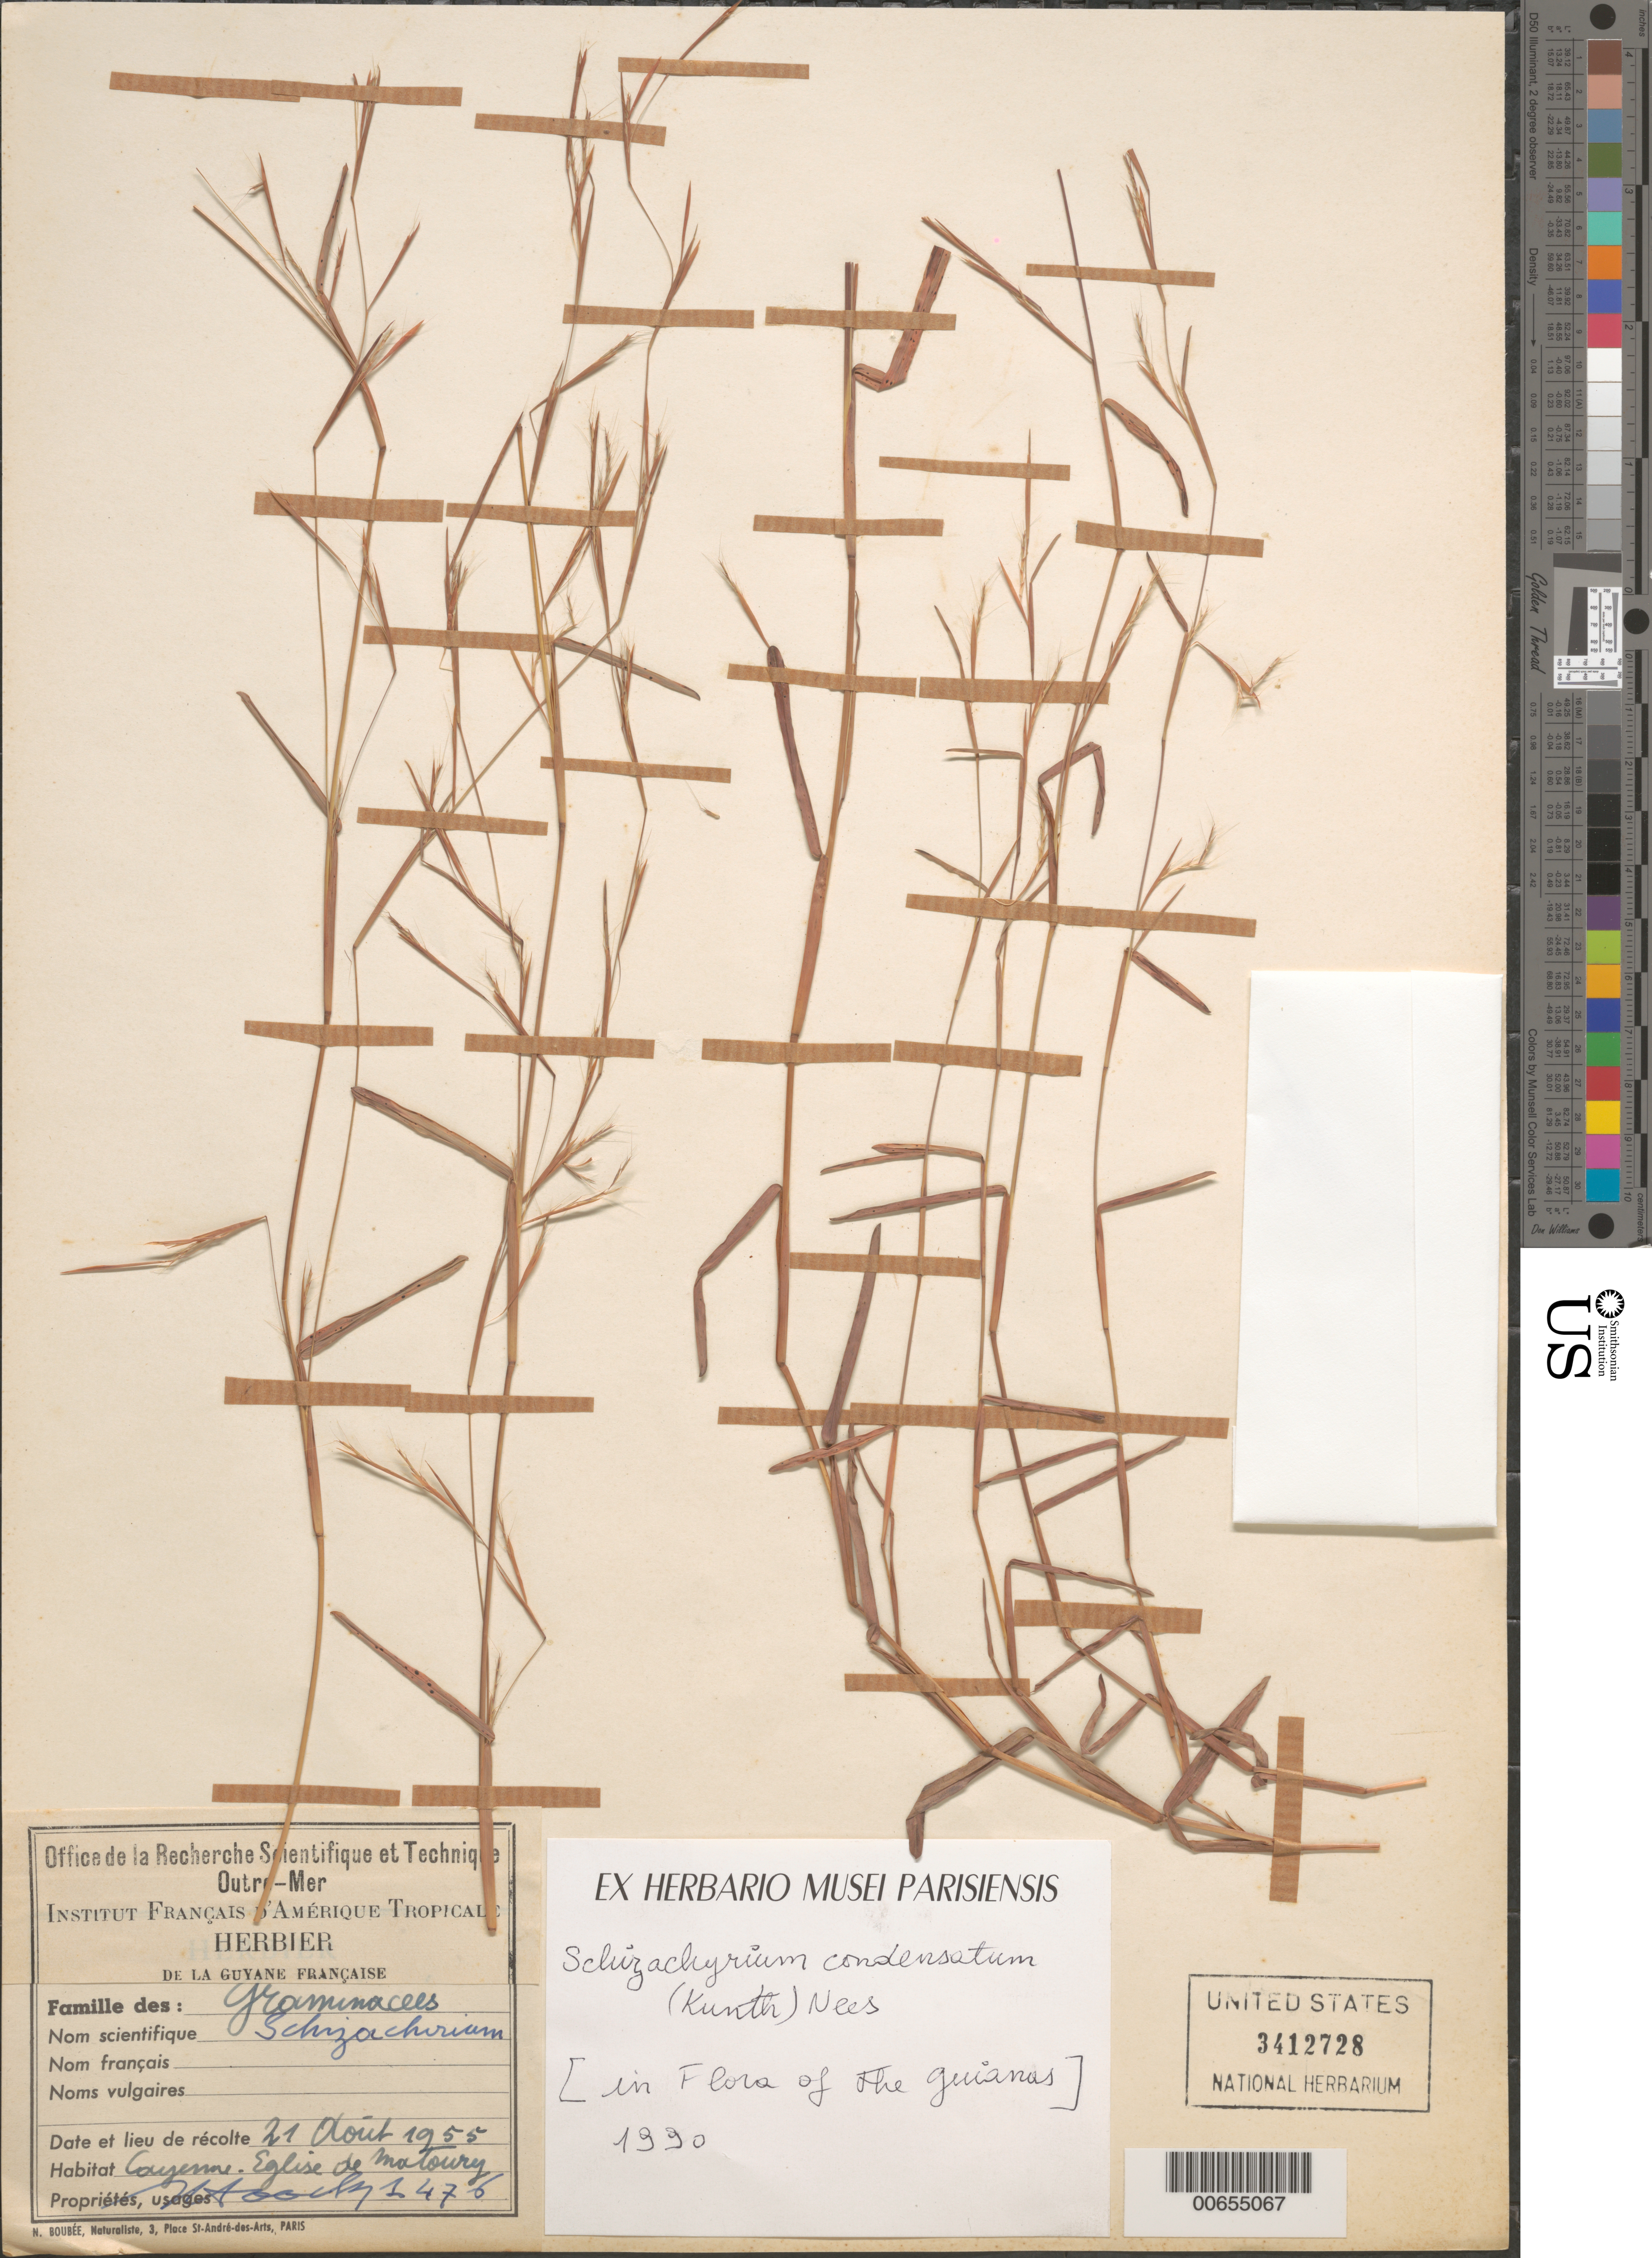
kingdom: Plantae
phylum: Tracheophyta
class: Liliopsida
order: Poales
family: Poaceae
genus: Schizachyrium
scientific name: Schizachyrium condensatum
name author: (Kunth) Nees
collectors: J. Hoock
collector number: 1476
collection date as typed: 21-Aug-55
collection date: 1955-08-21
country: French Guiana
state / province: Cayenne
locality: Cayenne, eglise de Matoury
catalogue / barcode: US 3412728